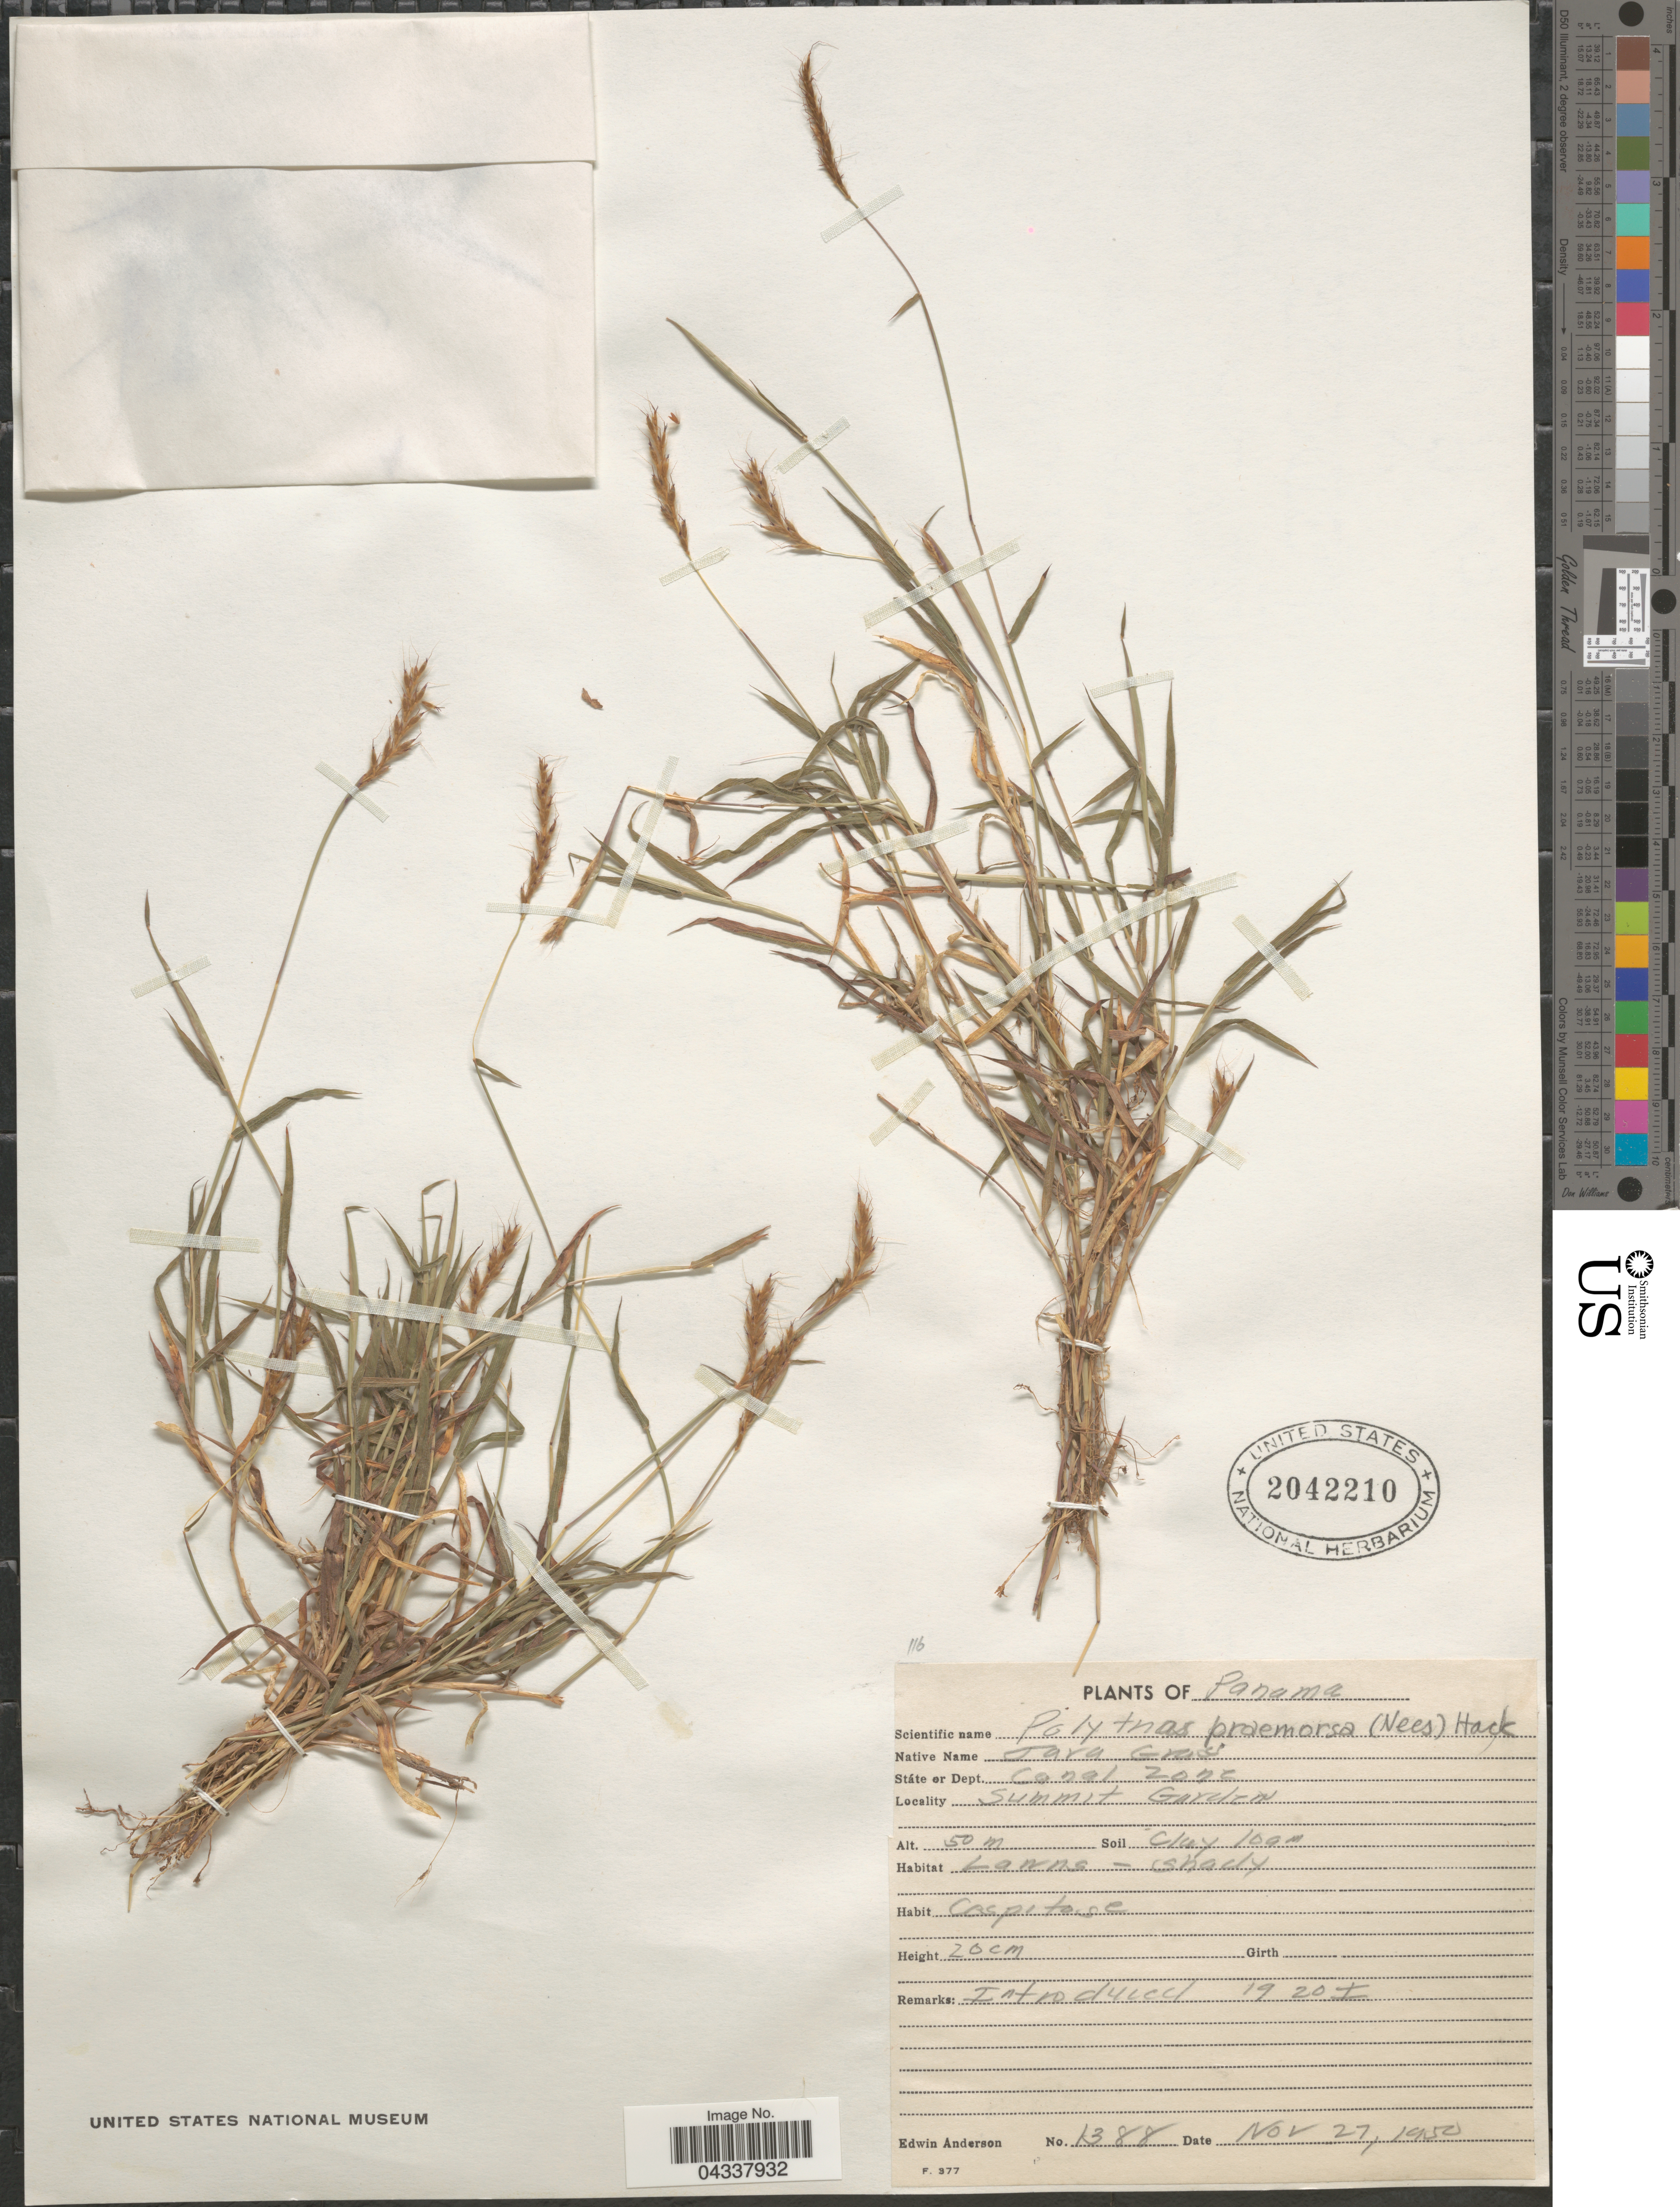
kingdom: Plantae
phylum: Tracheophyta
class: Liliopsida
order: Poales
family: Poaceae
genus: Polytrias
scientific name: Polytrias indica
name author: (Houtt.) Veldkamp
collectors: E. Anderson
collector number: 1388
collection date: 1950-11-27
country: Panama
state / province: Colón / Panamá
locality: Státe or Dept. Canal Zone. Summit Garden.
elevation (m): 50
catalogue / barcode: US 2042210